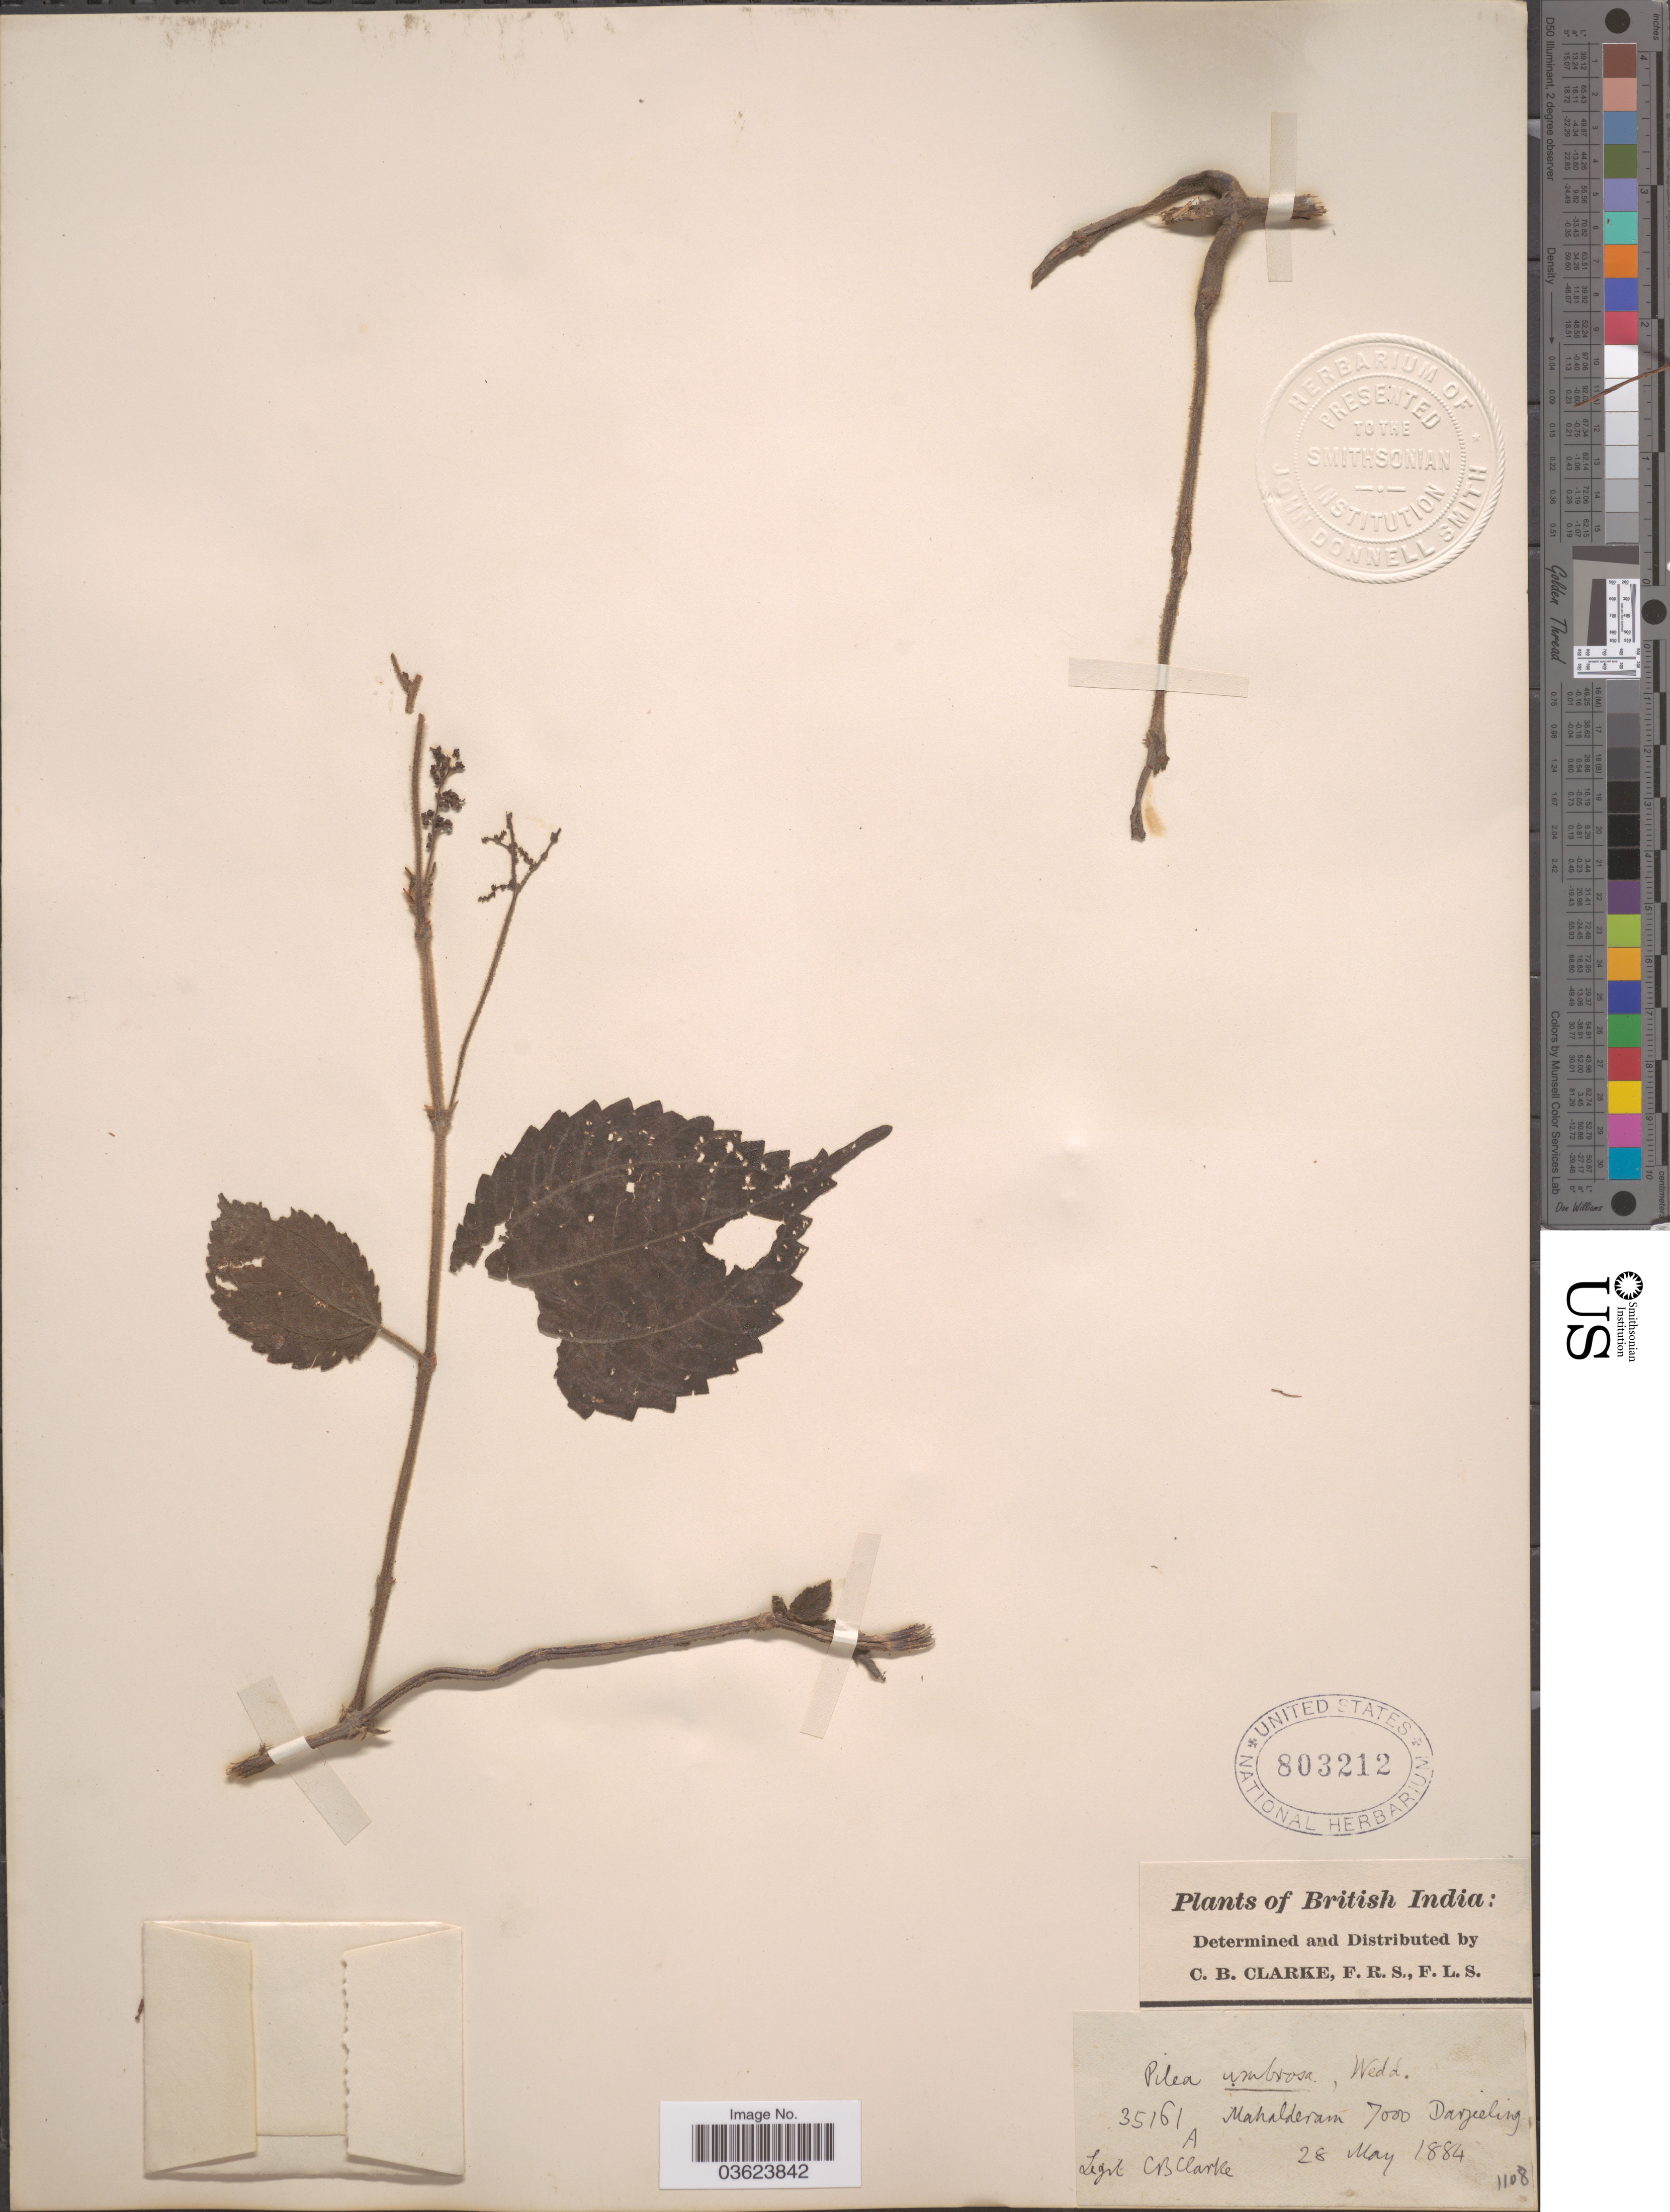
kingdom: Plantae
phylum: Tracheophyta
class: Magnoliopsida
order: Rosales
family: Urticaceae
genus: Pilea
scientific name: Pilea umbrosa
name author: Blume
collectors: C. B. Clarke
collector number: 35161A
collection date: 1884-05-28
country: India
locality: British India. Mahalderam. Darjeeling.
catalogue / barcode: US 803212